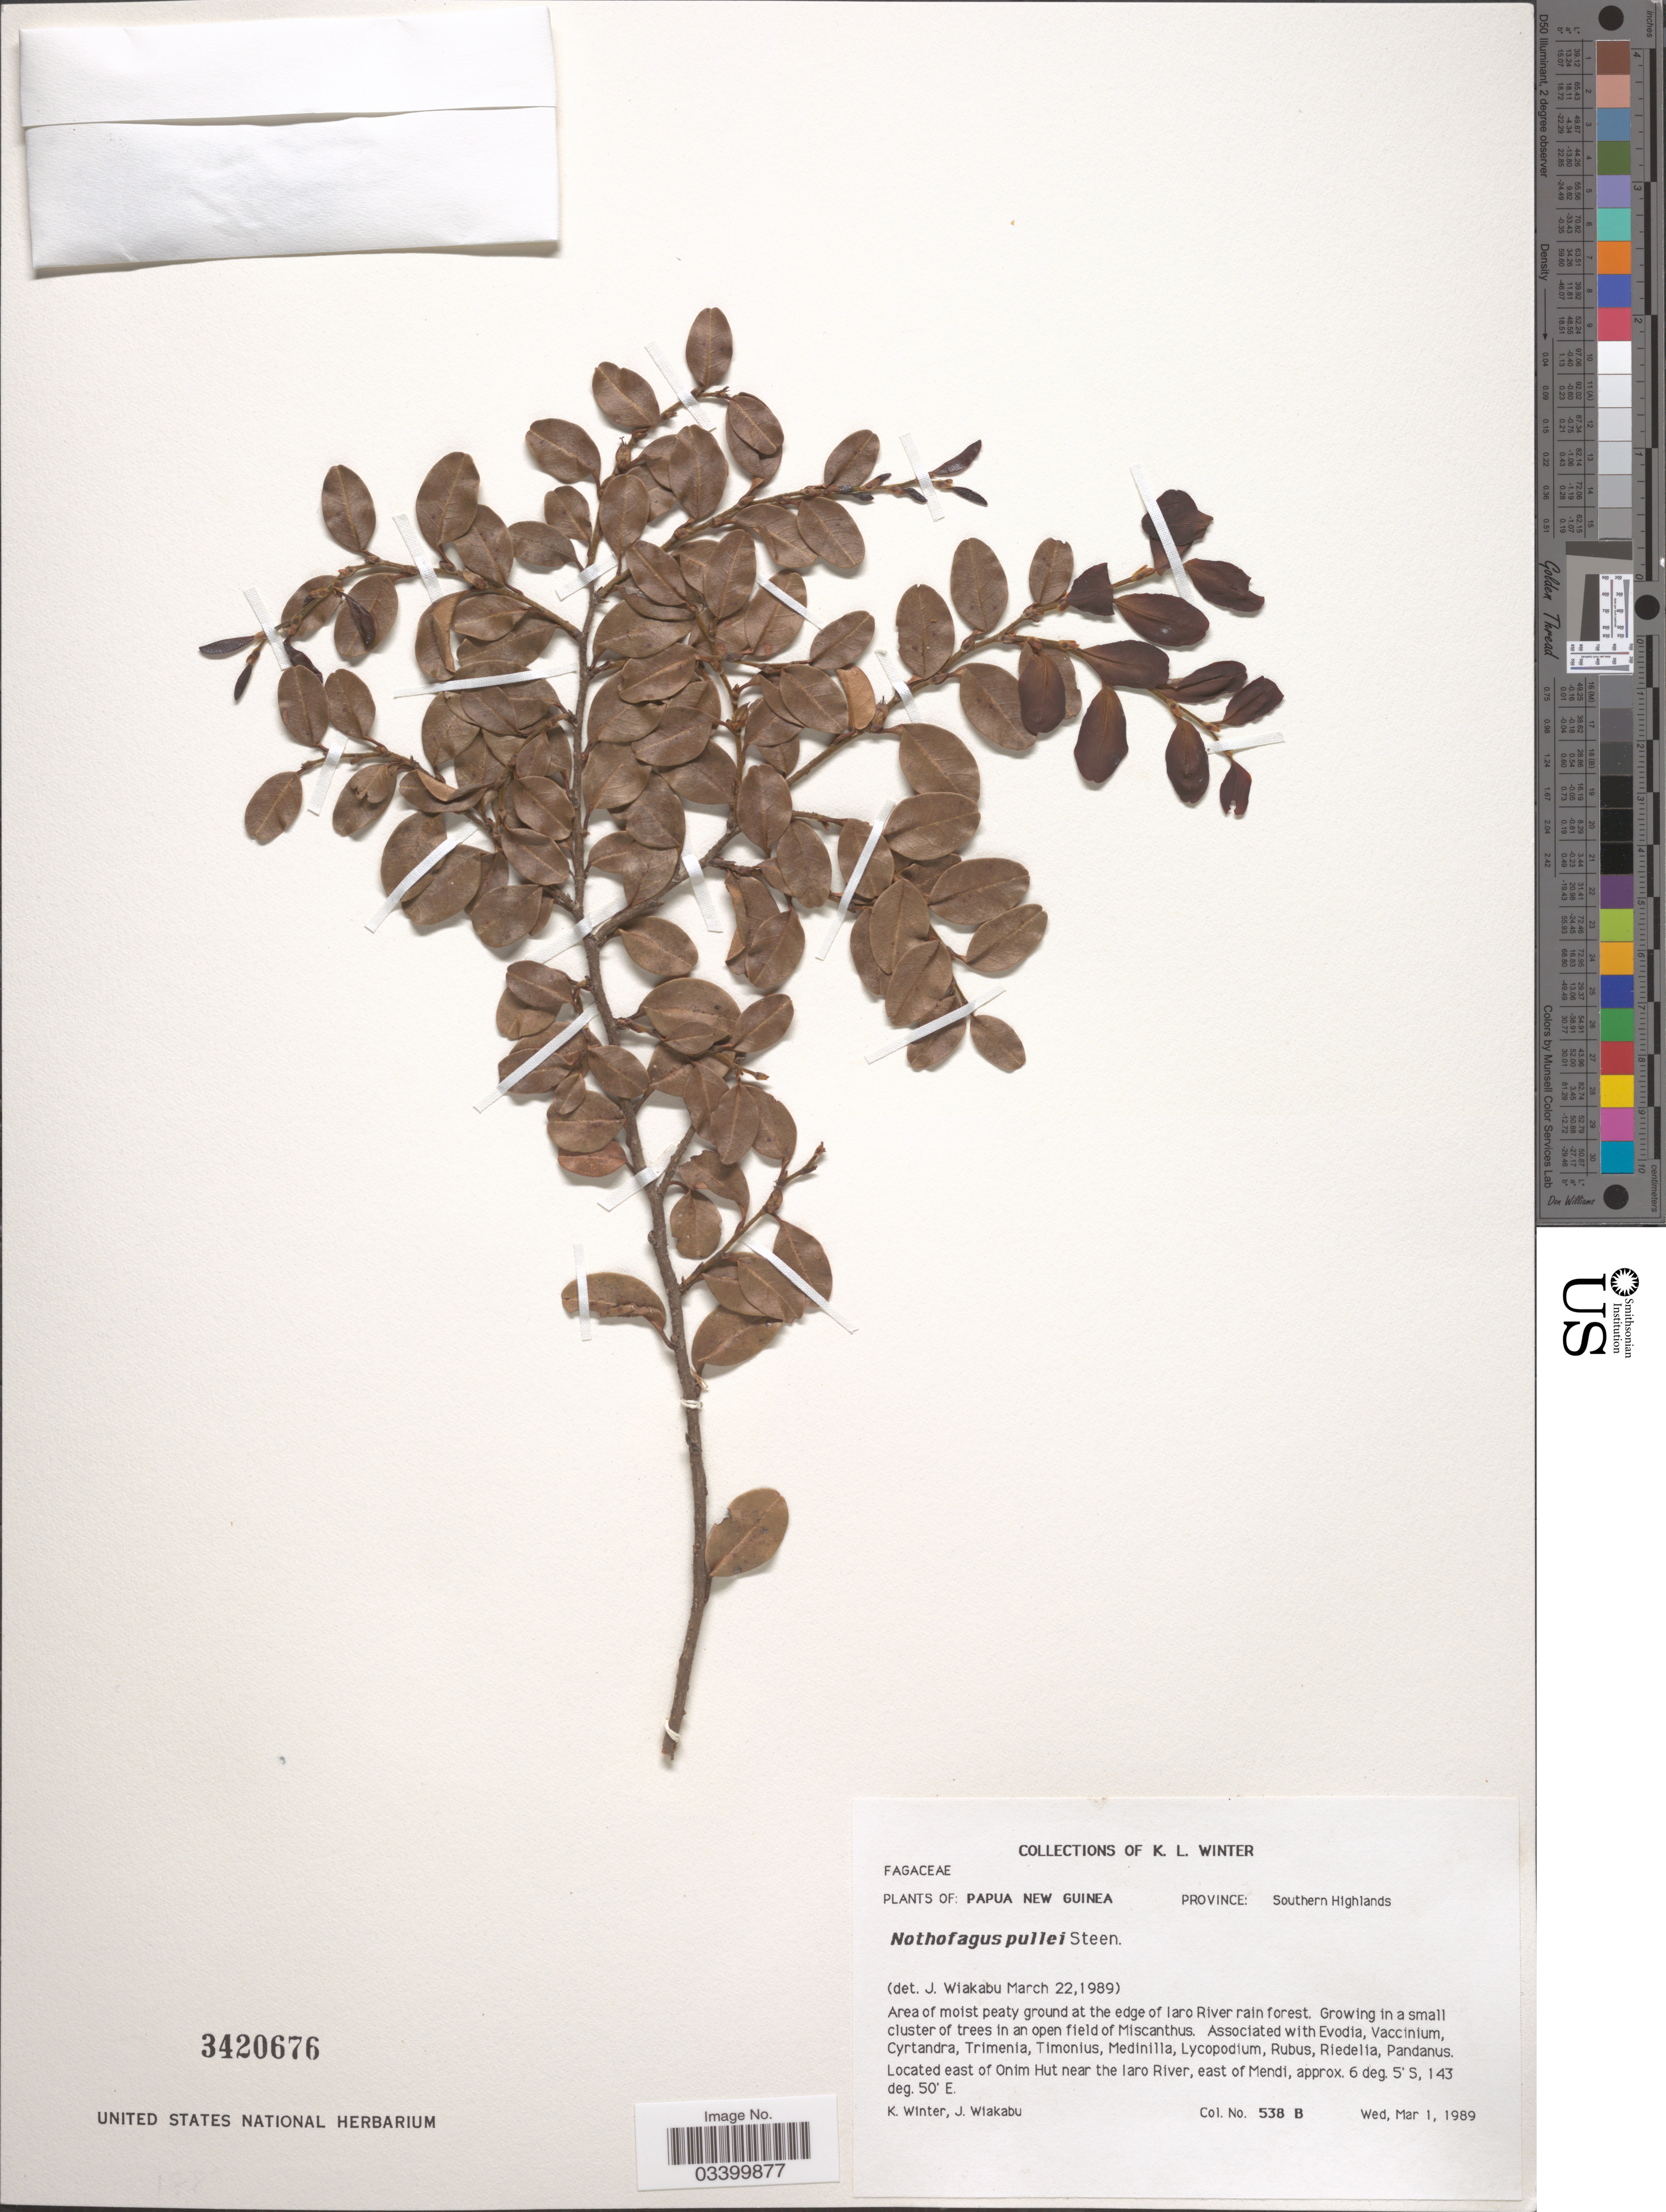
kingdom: Plantae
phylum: Tracheophyta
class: Magnoliopsida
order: Fagales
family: Nothofagaceae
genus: Nothofagus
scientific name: Nothofagus pullei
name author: Steenis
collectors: K. Winter & J. Wiakabu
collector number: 538B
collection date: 1989-03-01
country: Papua New Guinea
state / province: Southern Highlands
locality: Area of moist peaty ground at the edge of Iaro River rain forest. East of Onim Hut near the Iaro River, east of Mendi.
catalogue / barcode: US 3420676